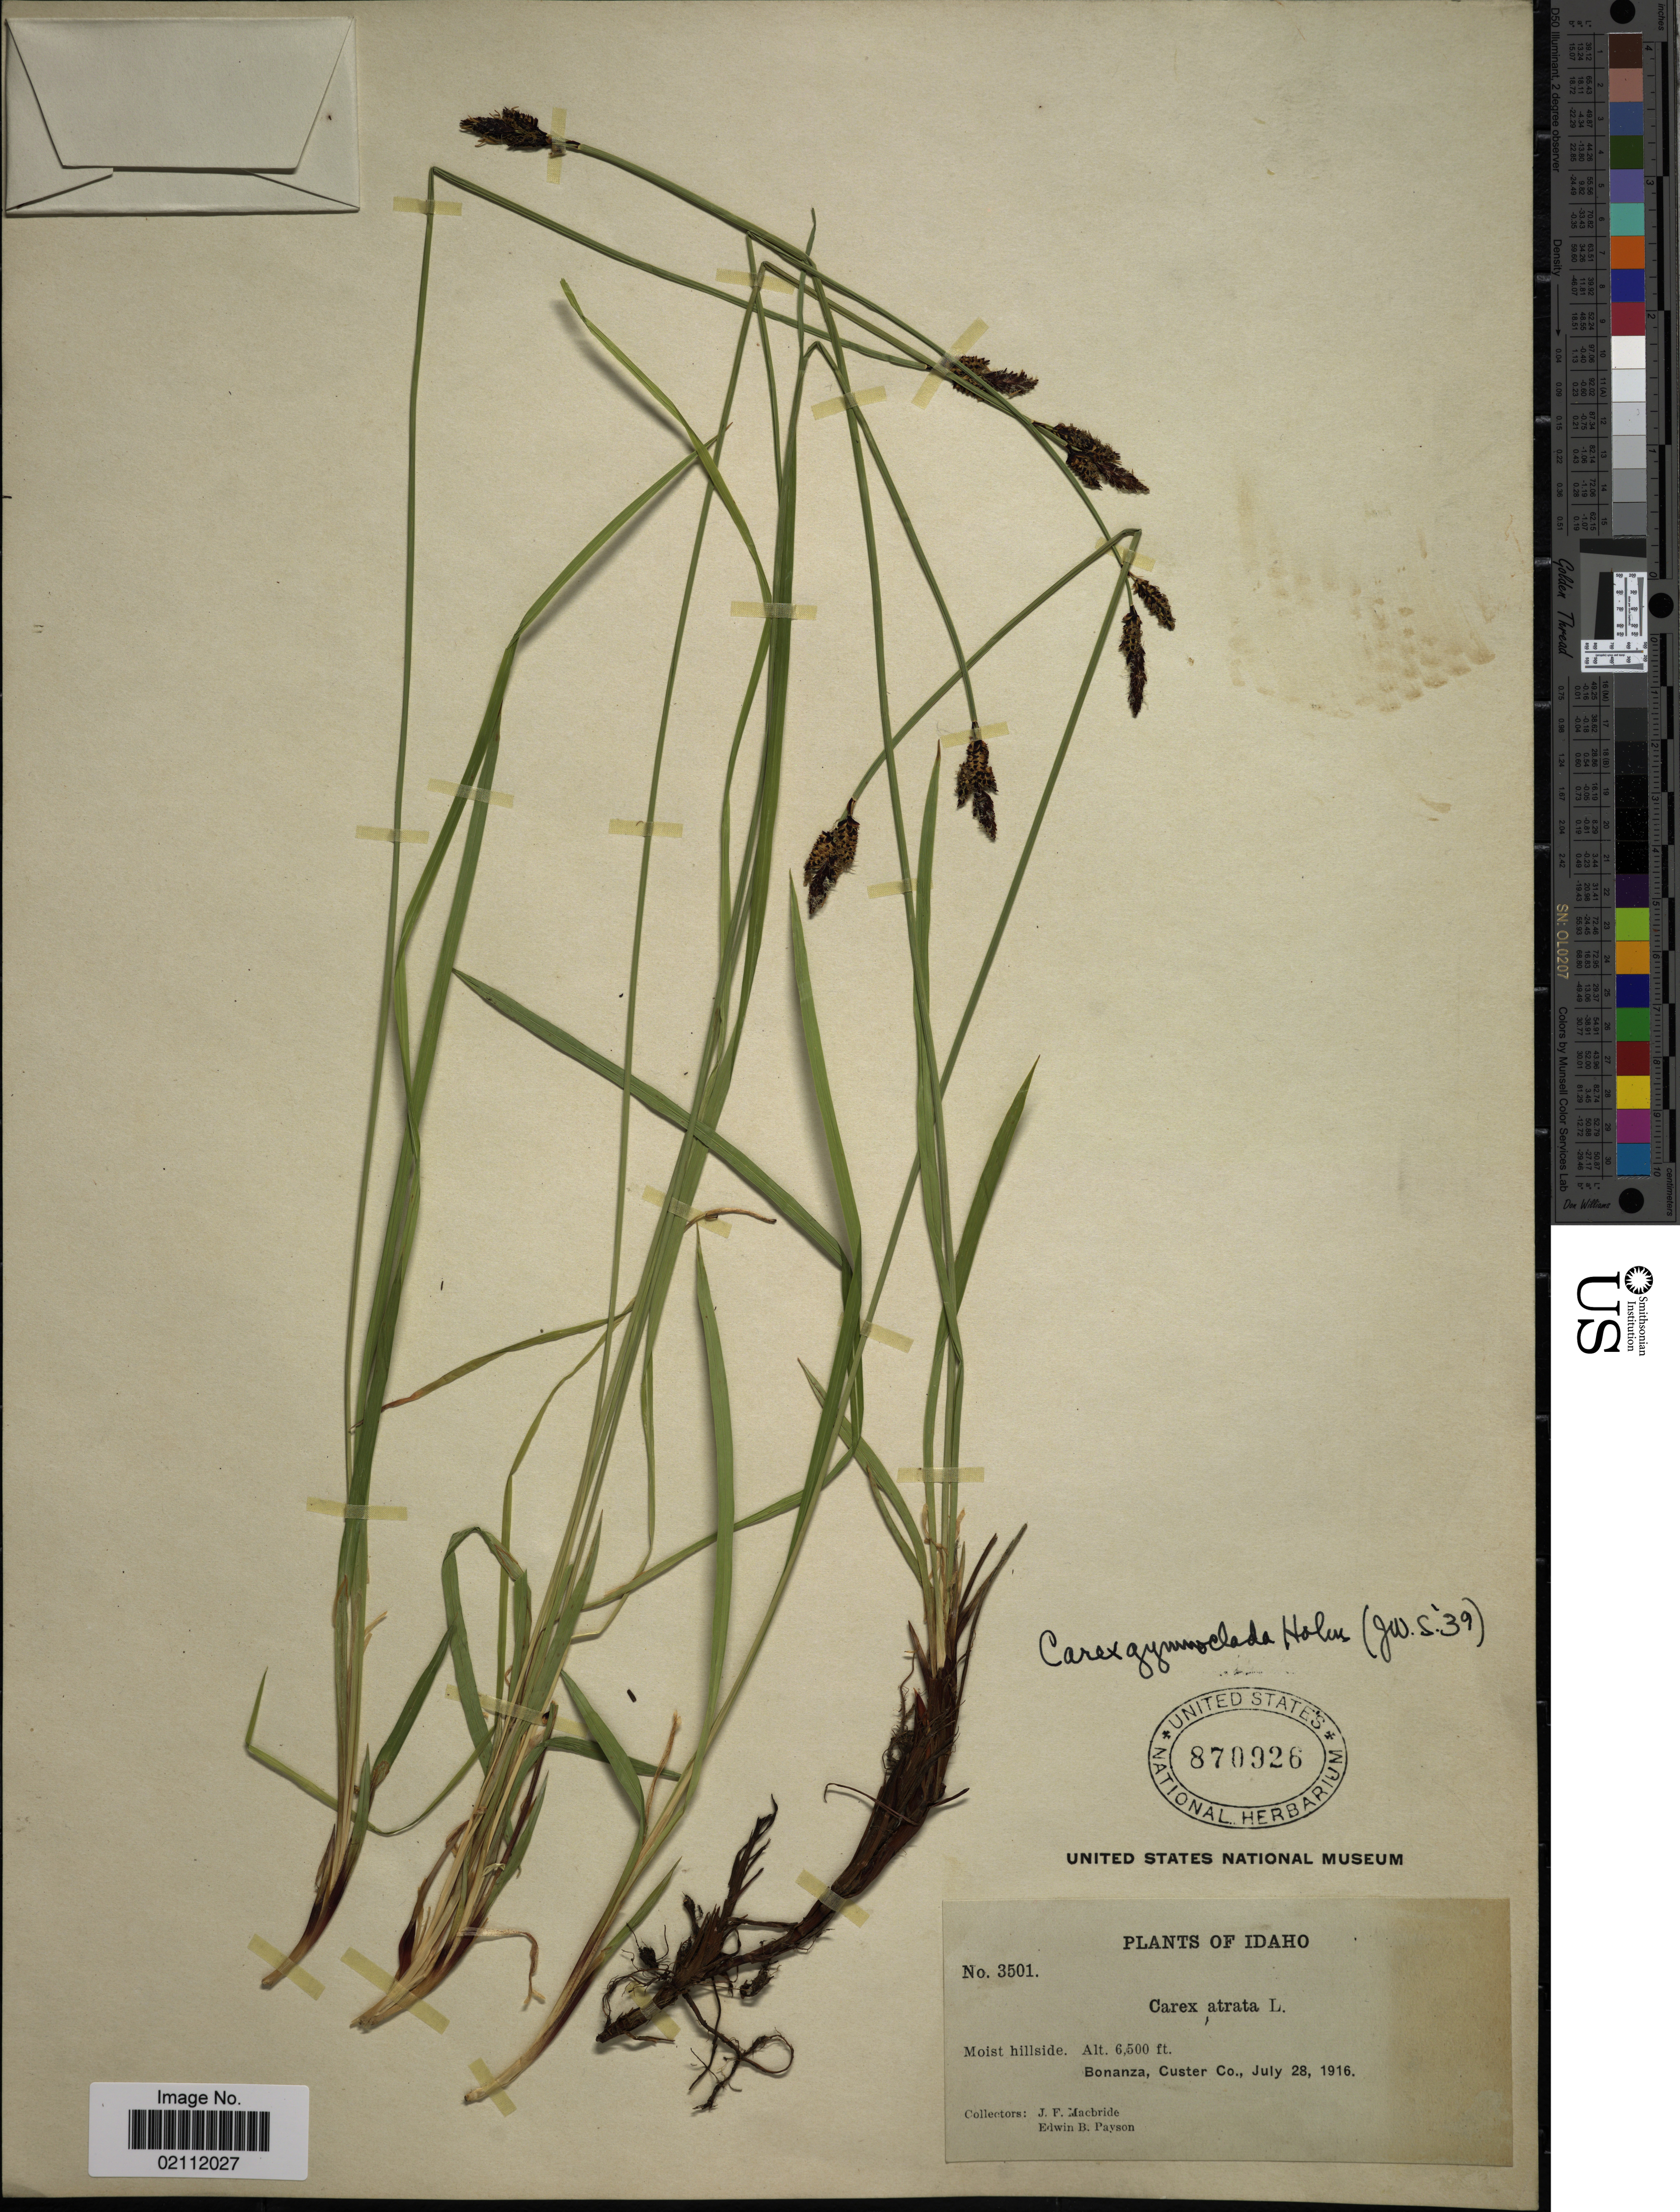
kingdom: Plantae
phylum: Tracheophyta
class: Liliopsida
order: Poales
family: Cyperaceae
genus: Carex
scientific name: Carex scopulorum var. bracteosa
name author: (L.H. Bailey) F.J. Herm.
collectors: J. F. Macbride & E. B. Payson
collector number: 3501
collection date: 1916-07-28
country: United States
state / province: Idaho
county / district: Custer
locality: Bonanza.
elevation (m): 1981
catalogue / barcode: US 870926